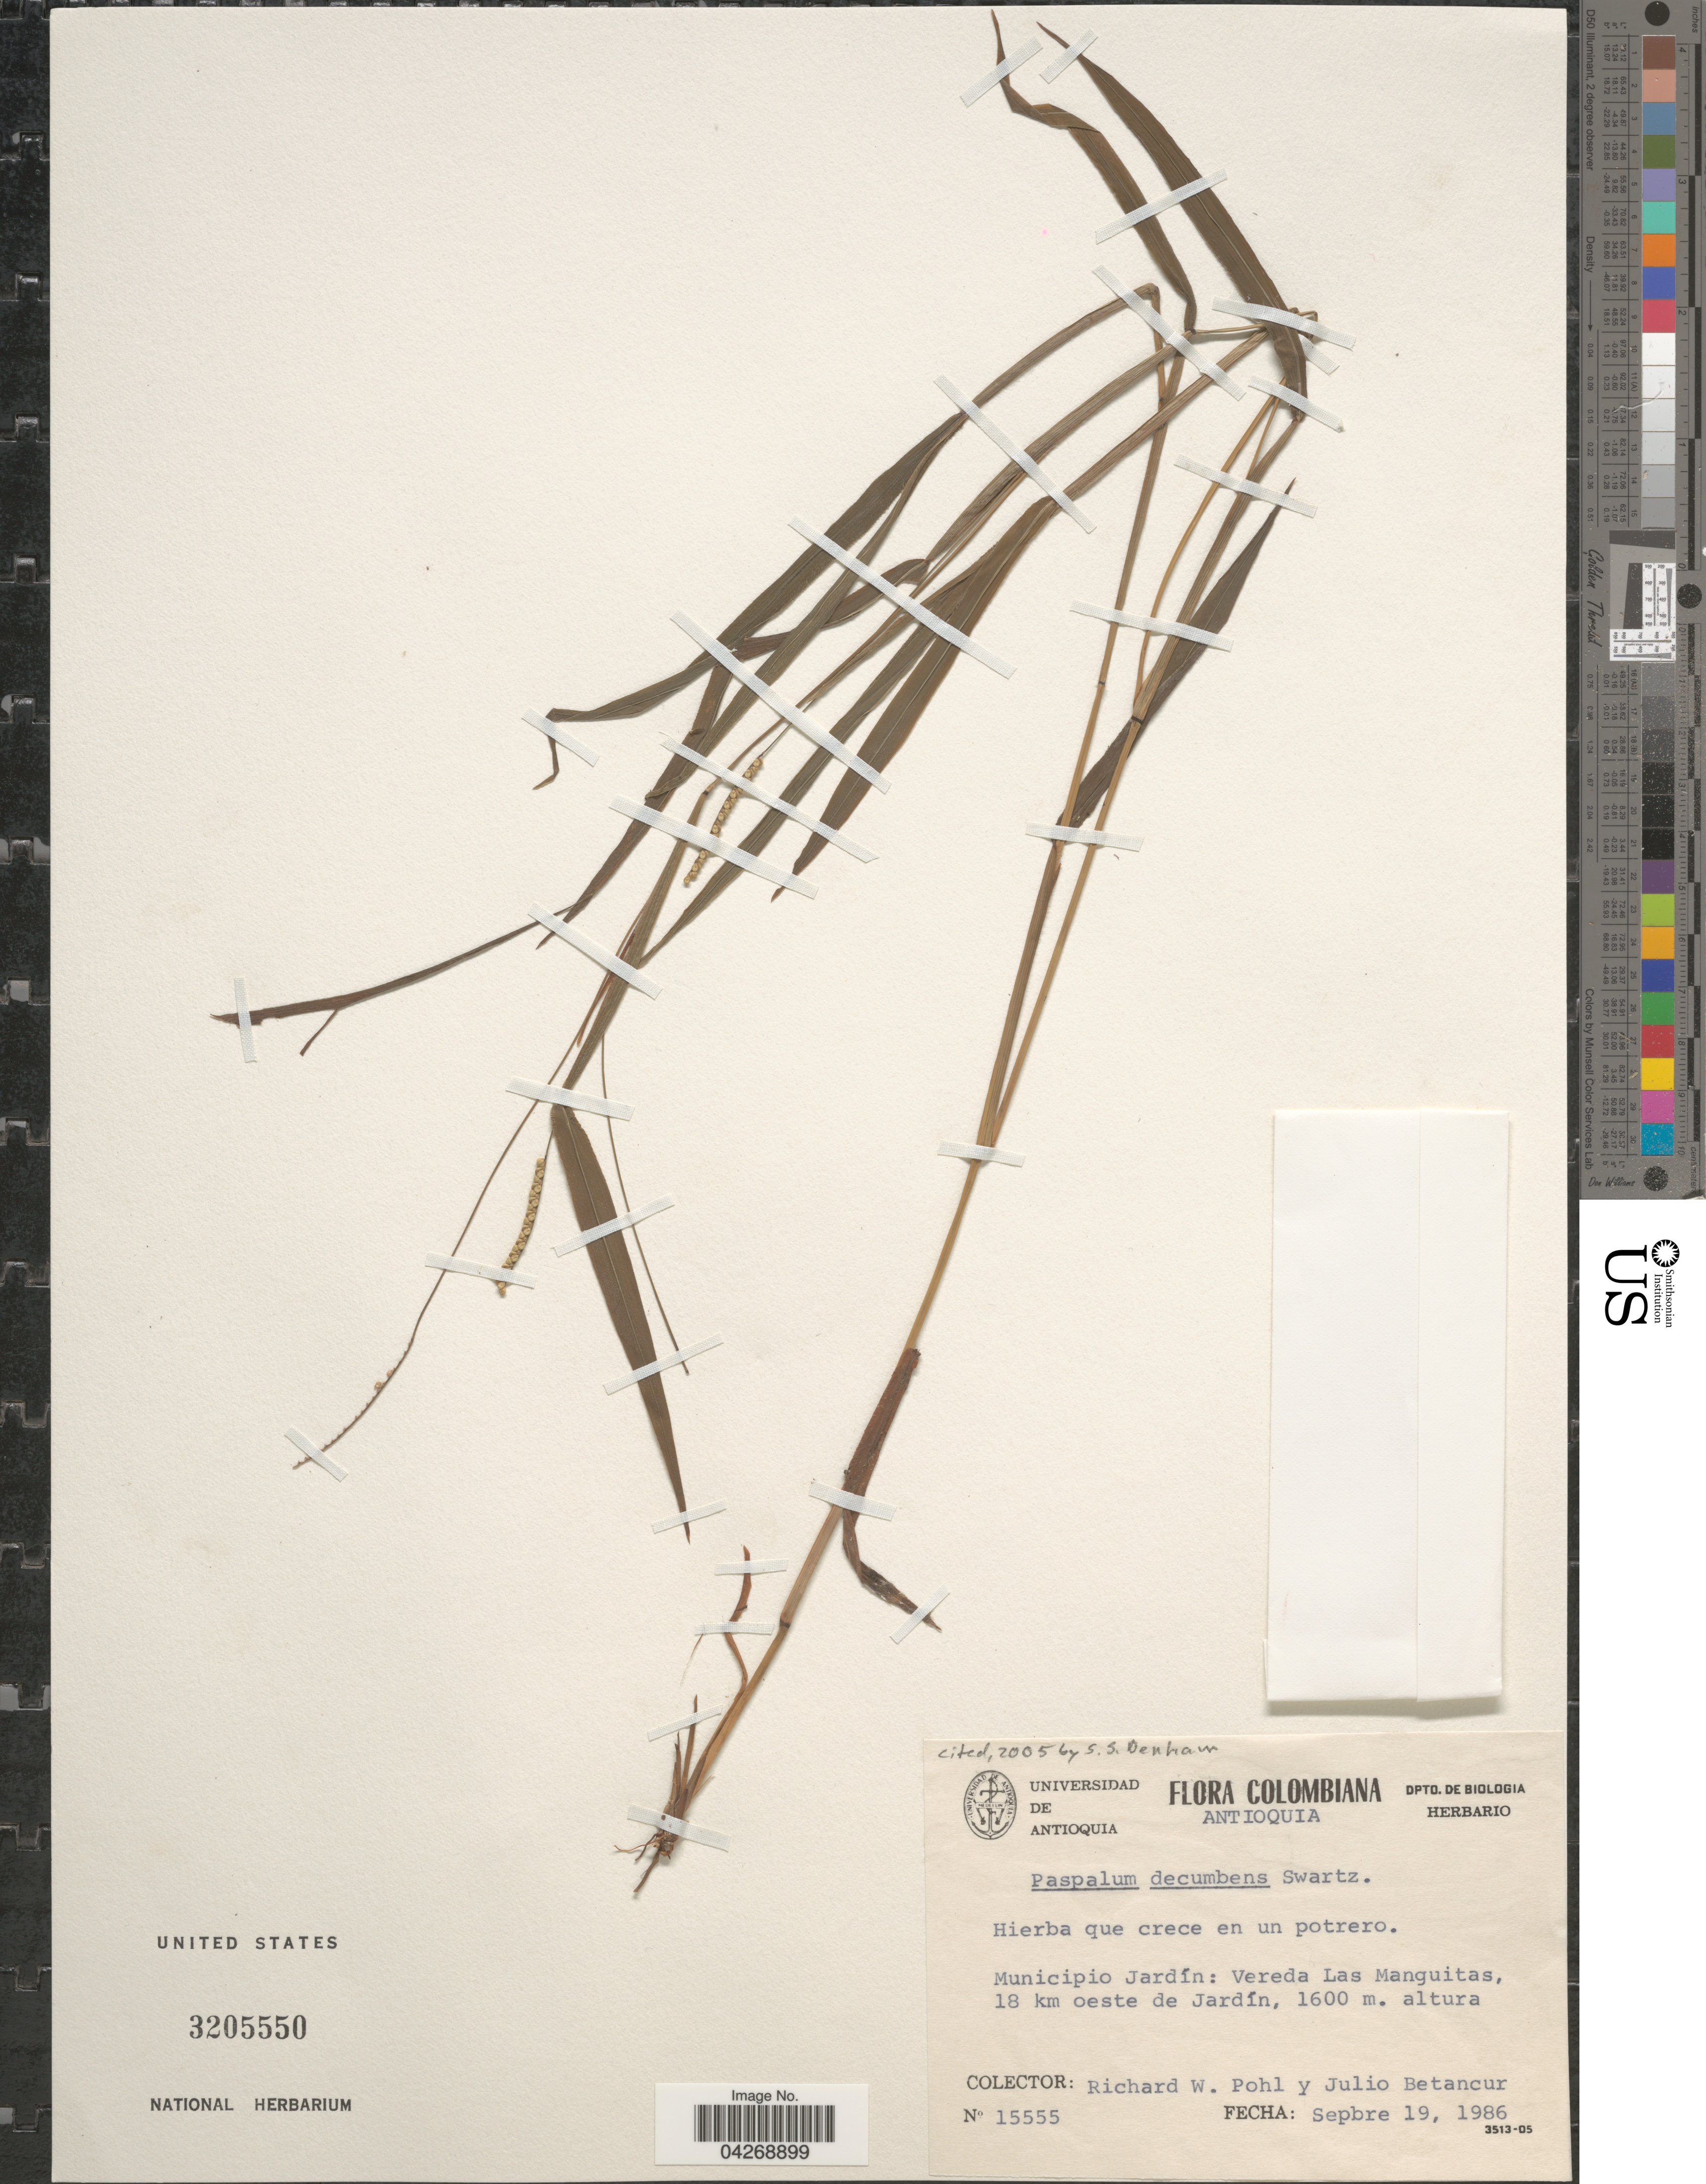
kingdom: Plantae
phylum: Tracheophyta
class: Liliopsida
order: Poales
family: Poaceae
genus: Paspalum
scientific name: Paspalum decumbens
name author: Sw.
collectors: R. W. Pohl & J. Betancur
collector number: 15555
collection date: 1986-09-19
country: Colombia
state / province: Antioquia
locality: Antioquia. Municipio Jardín: Vereda Las Manguitas, 18 km oeste de Jardín.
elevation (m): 1600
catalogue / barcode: US 3205550